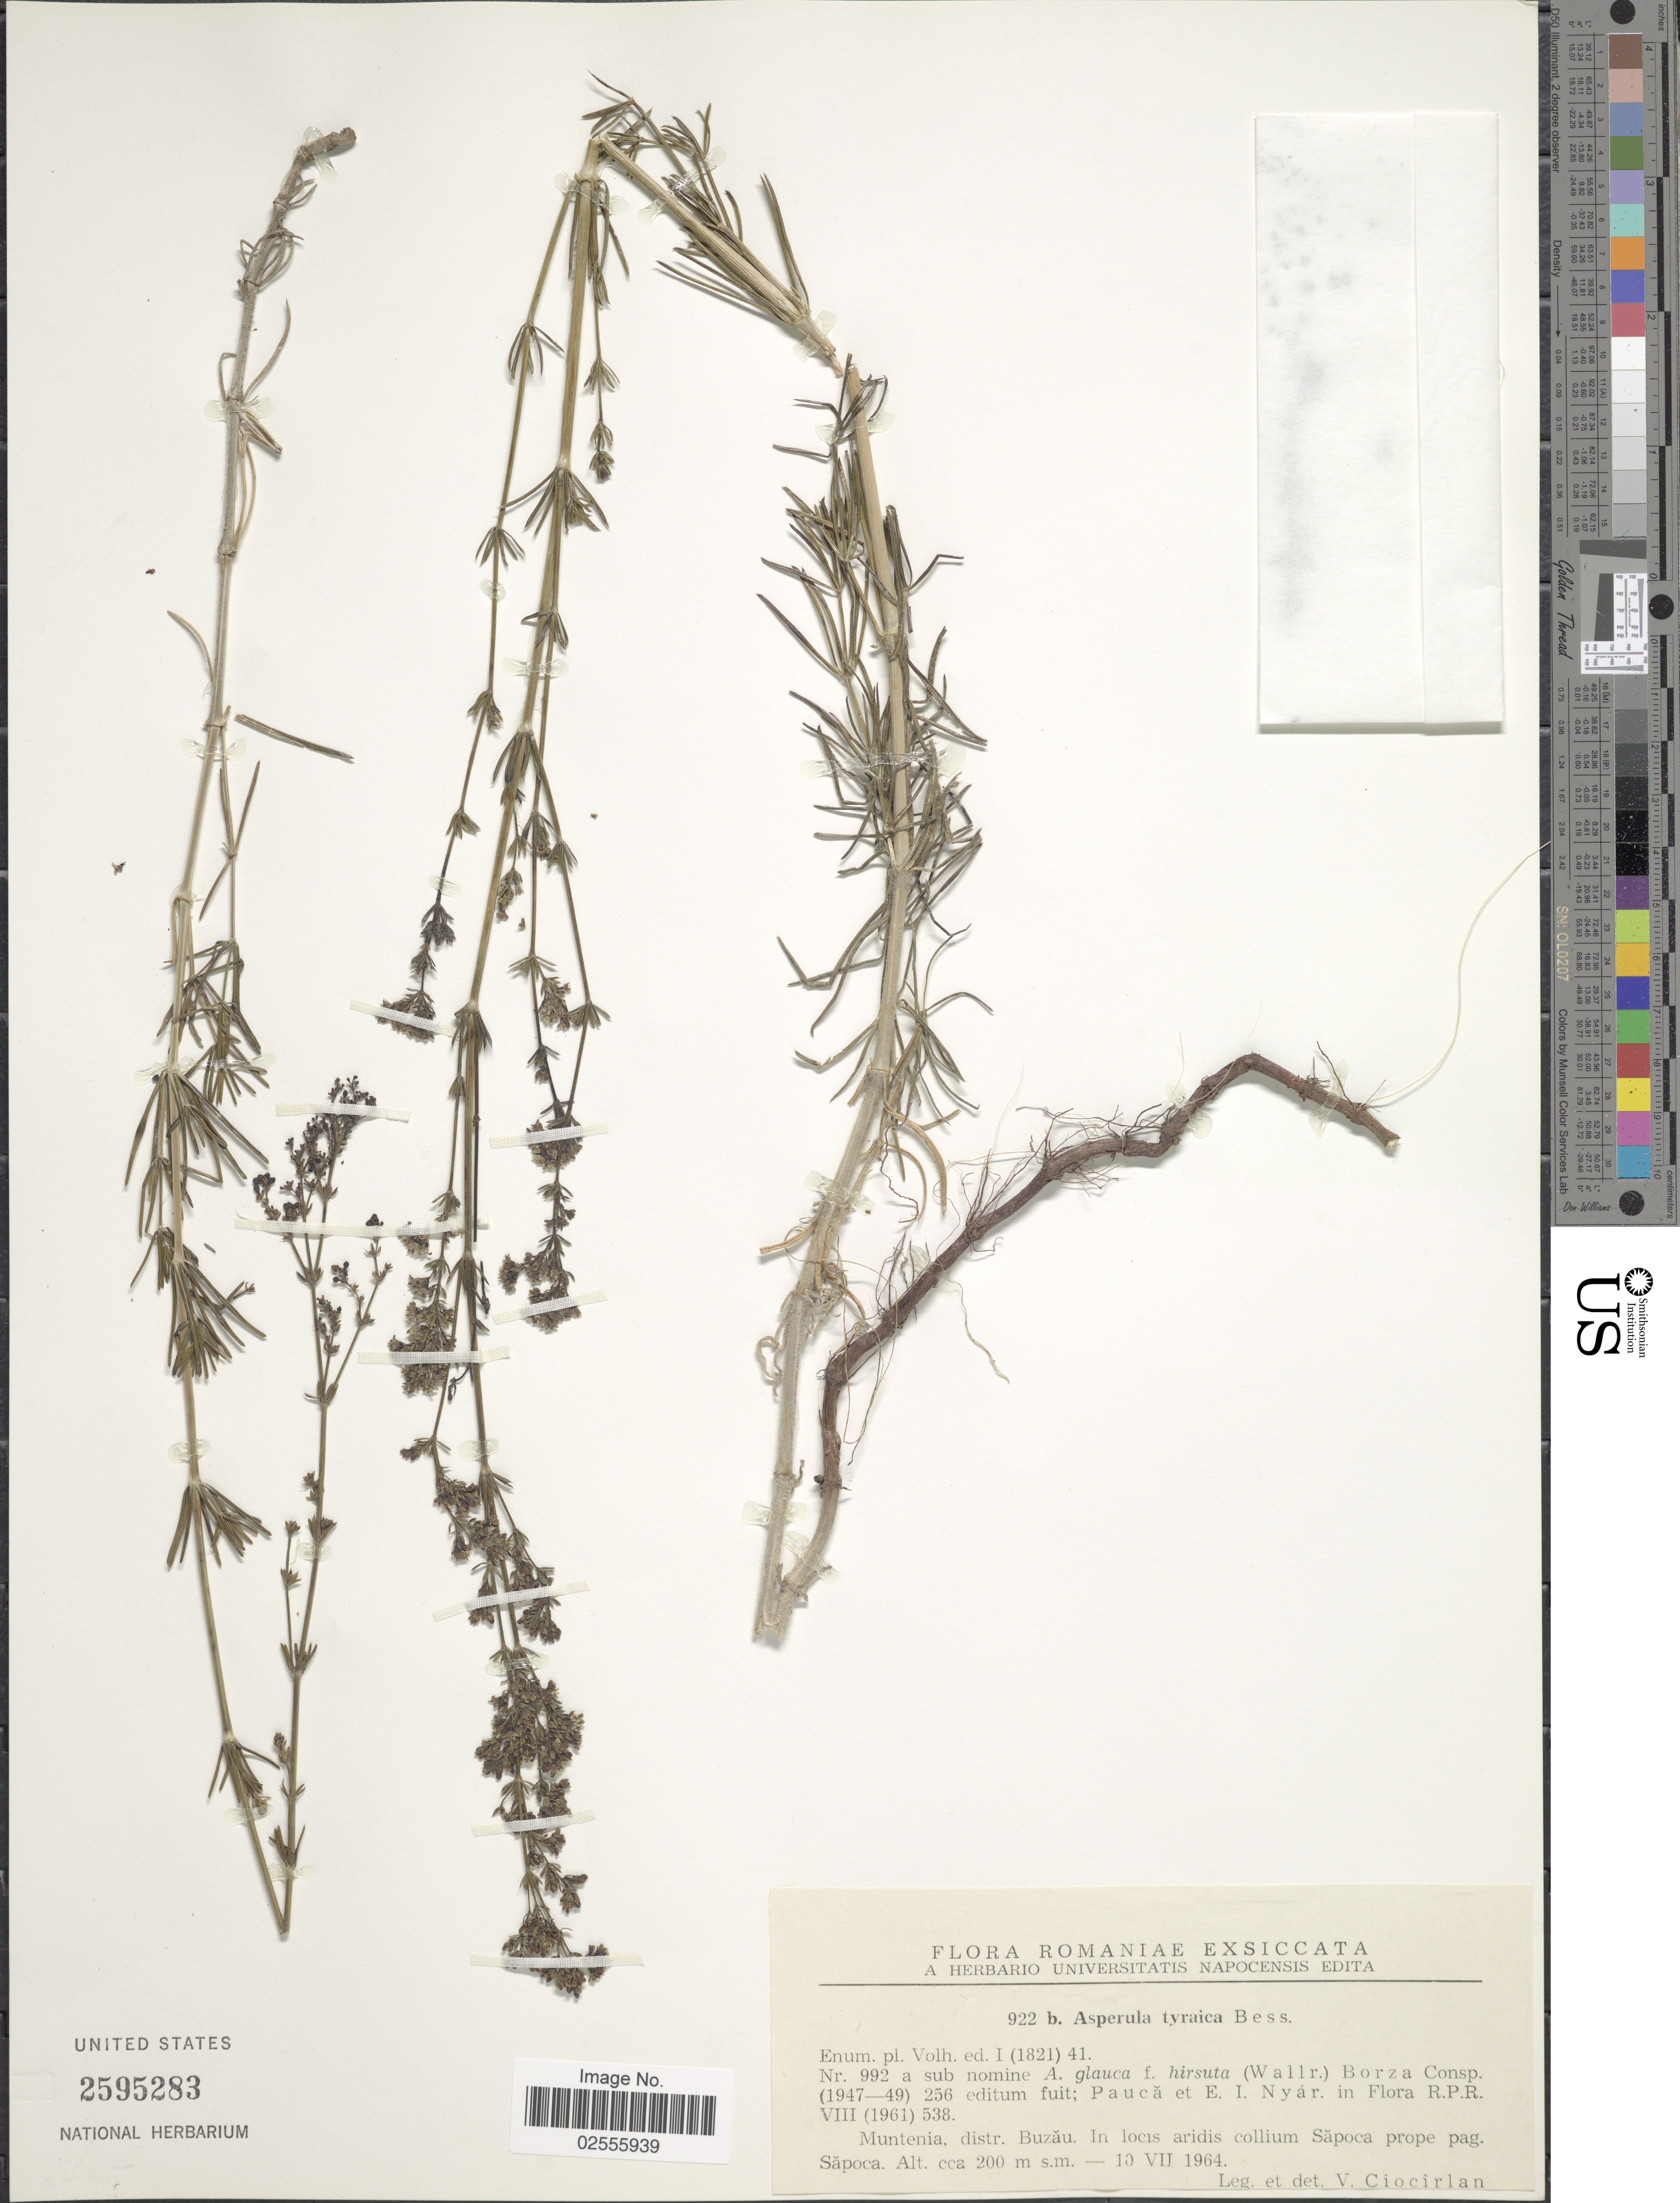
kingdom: Plantae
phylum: Tracheophyta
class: Magnoliopsida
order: Gentianales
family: Rubiaceae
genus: Asperula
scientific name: Asperula tyraica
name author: Besser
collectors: V. Ciocirlan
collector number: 922 b.?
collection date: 1964-07-10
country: Romania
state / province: Buzau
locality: Muntenia, distr. Buzau, in locis aridis collium Sapoca prope pag. Sapoca.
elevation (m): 200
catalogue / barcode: US 2595283